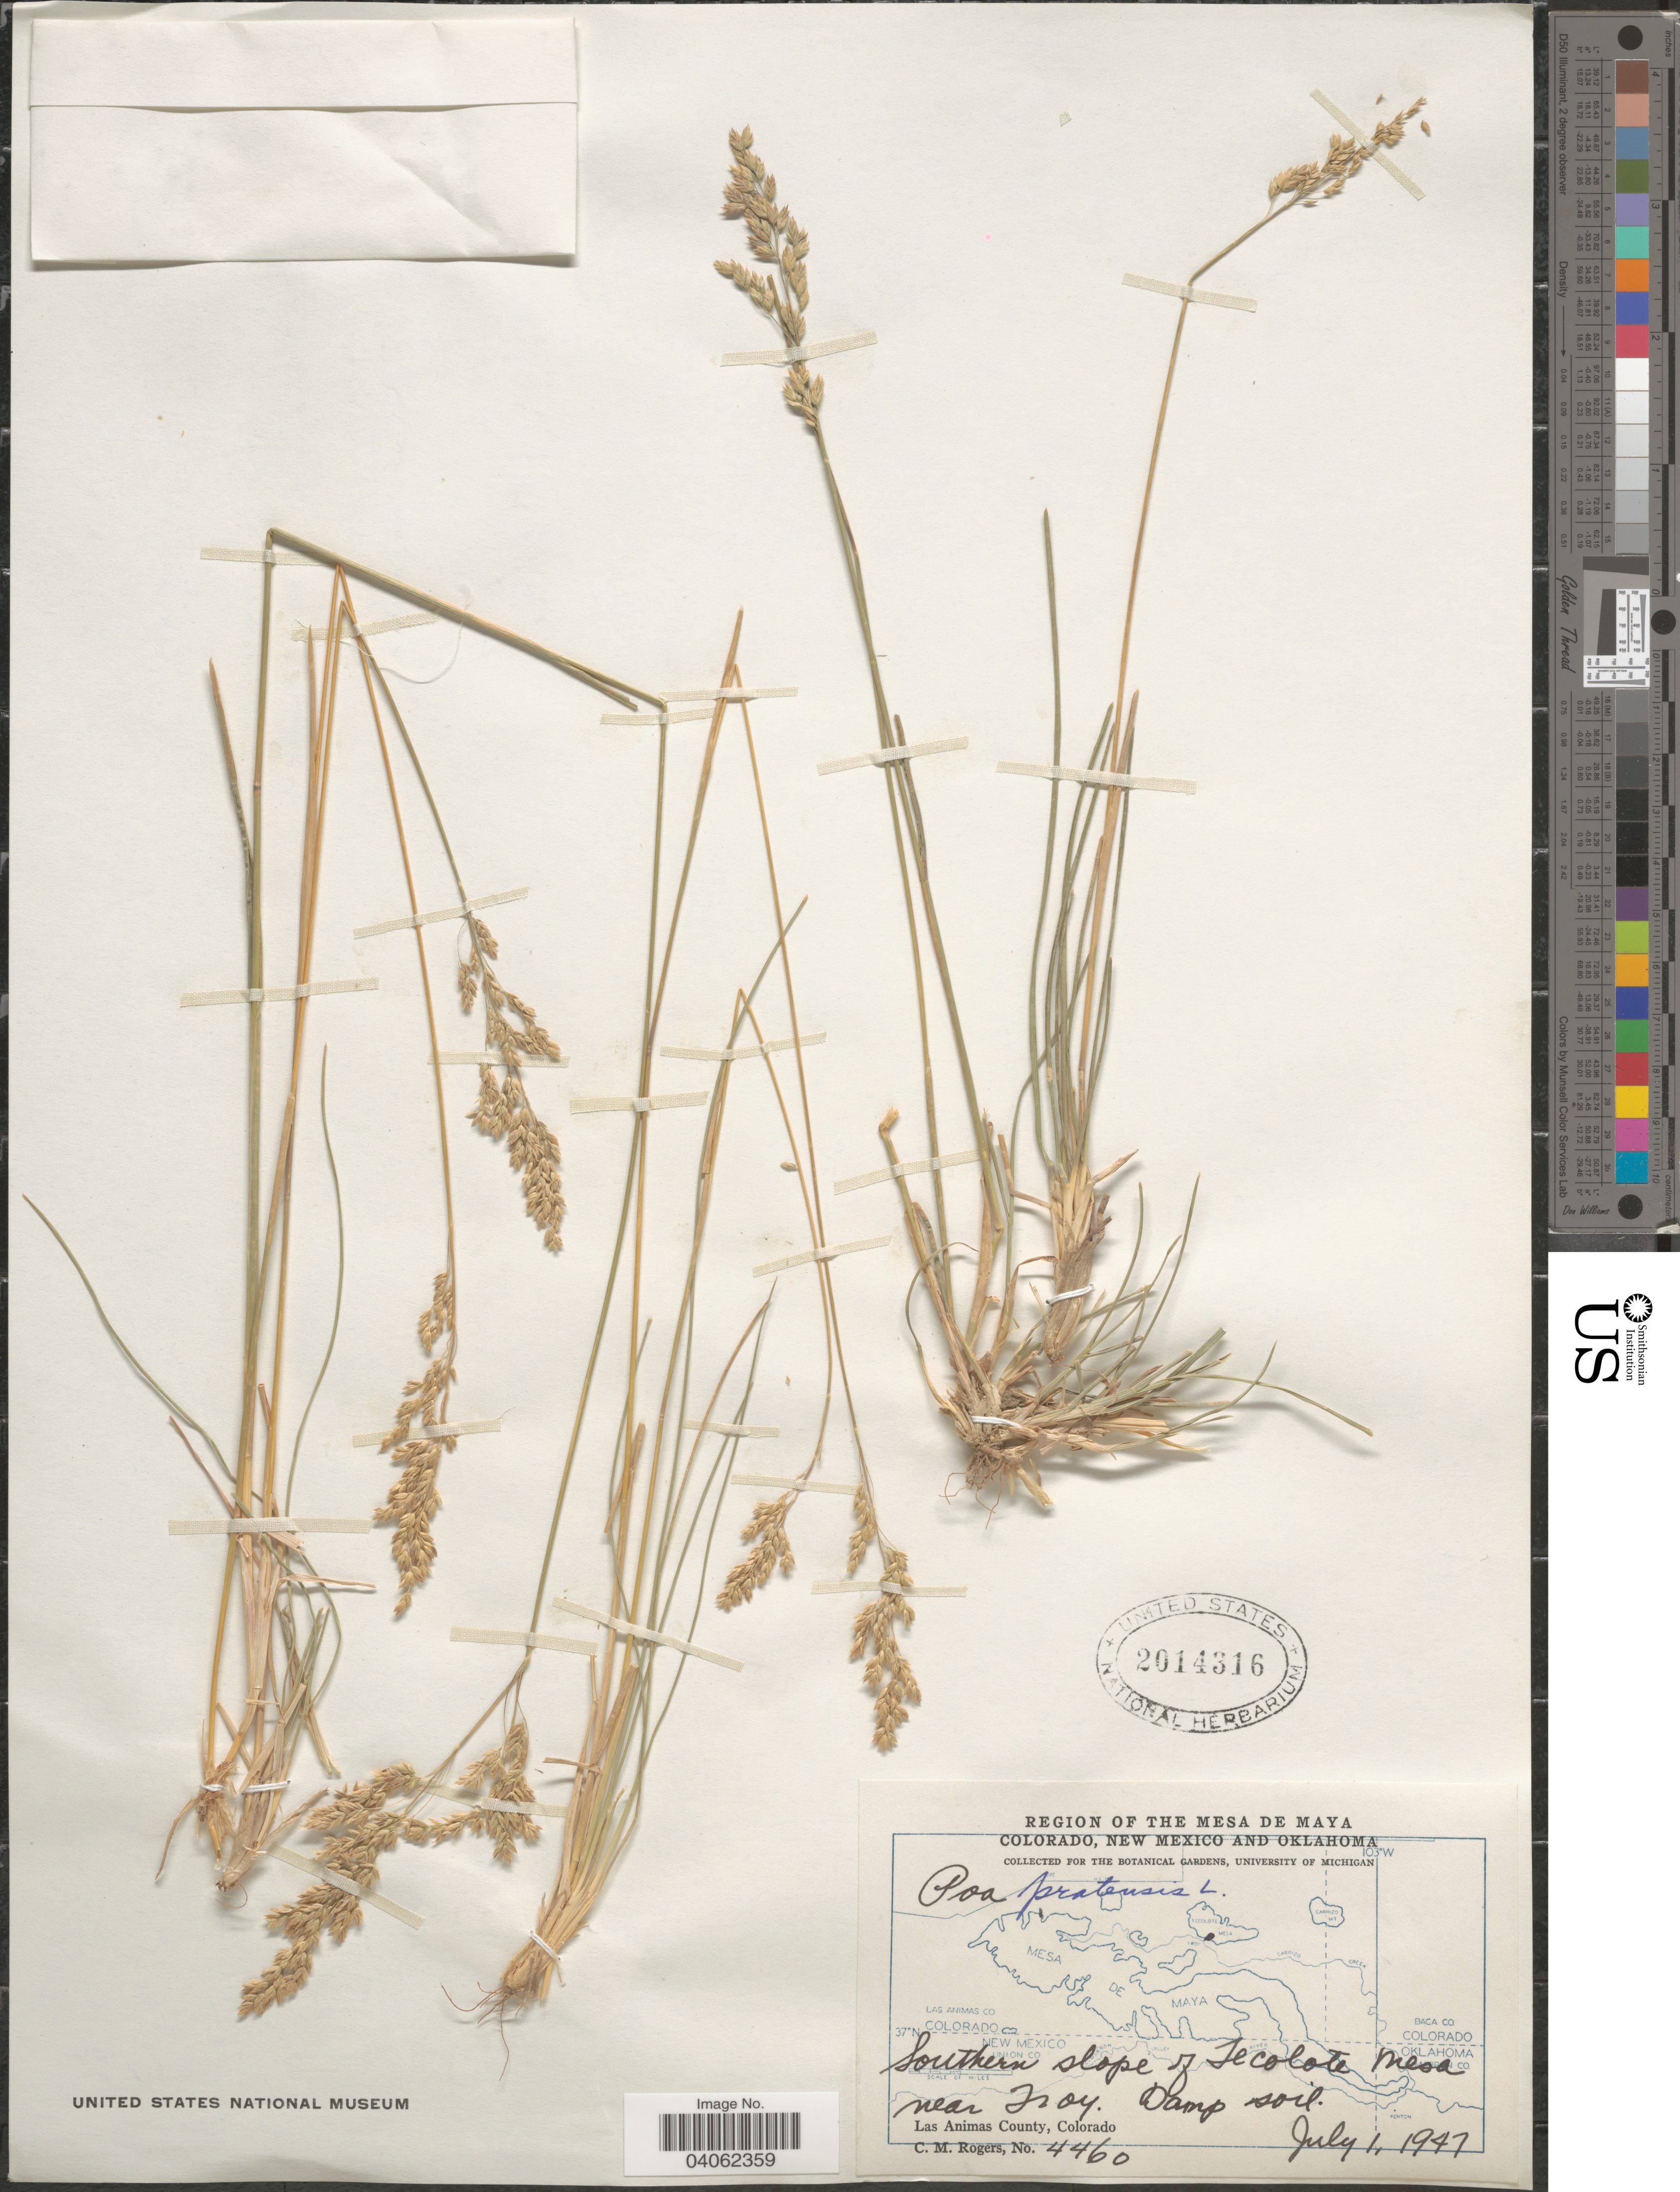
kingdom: Plantae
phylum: Tracheophyta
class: Liliopsida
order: Poales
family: Poaceae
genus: Poa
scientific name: Poa pratensis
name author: L.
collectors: C. M. Rogers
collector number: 4460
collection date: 1947-07-01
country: United States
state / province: Colorado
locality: Region of the Mesa de Maya. Southern slope of Tecolote Mesa near Troy. Las Animas County.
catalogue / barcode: US 2014316